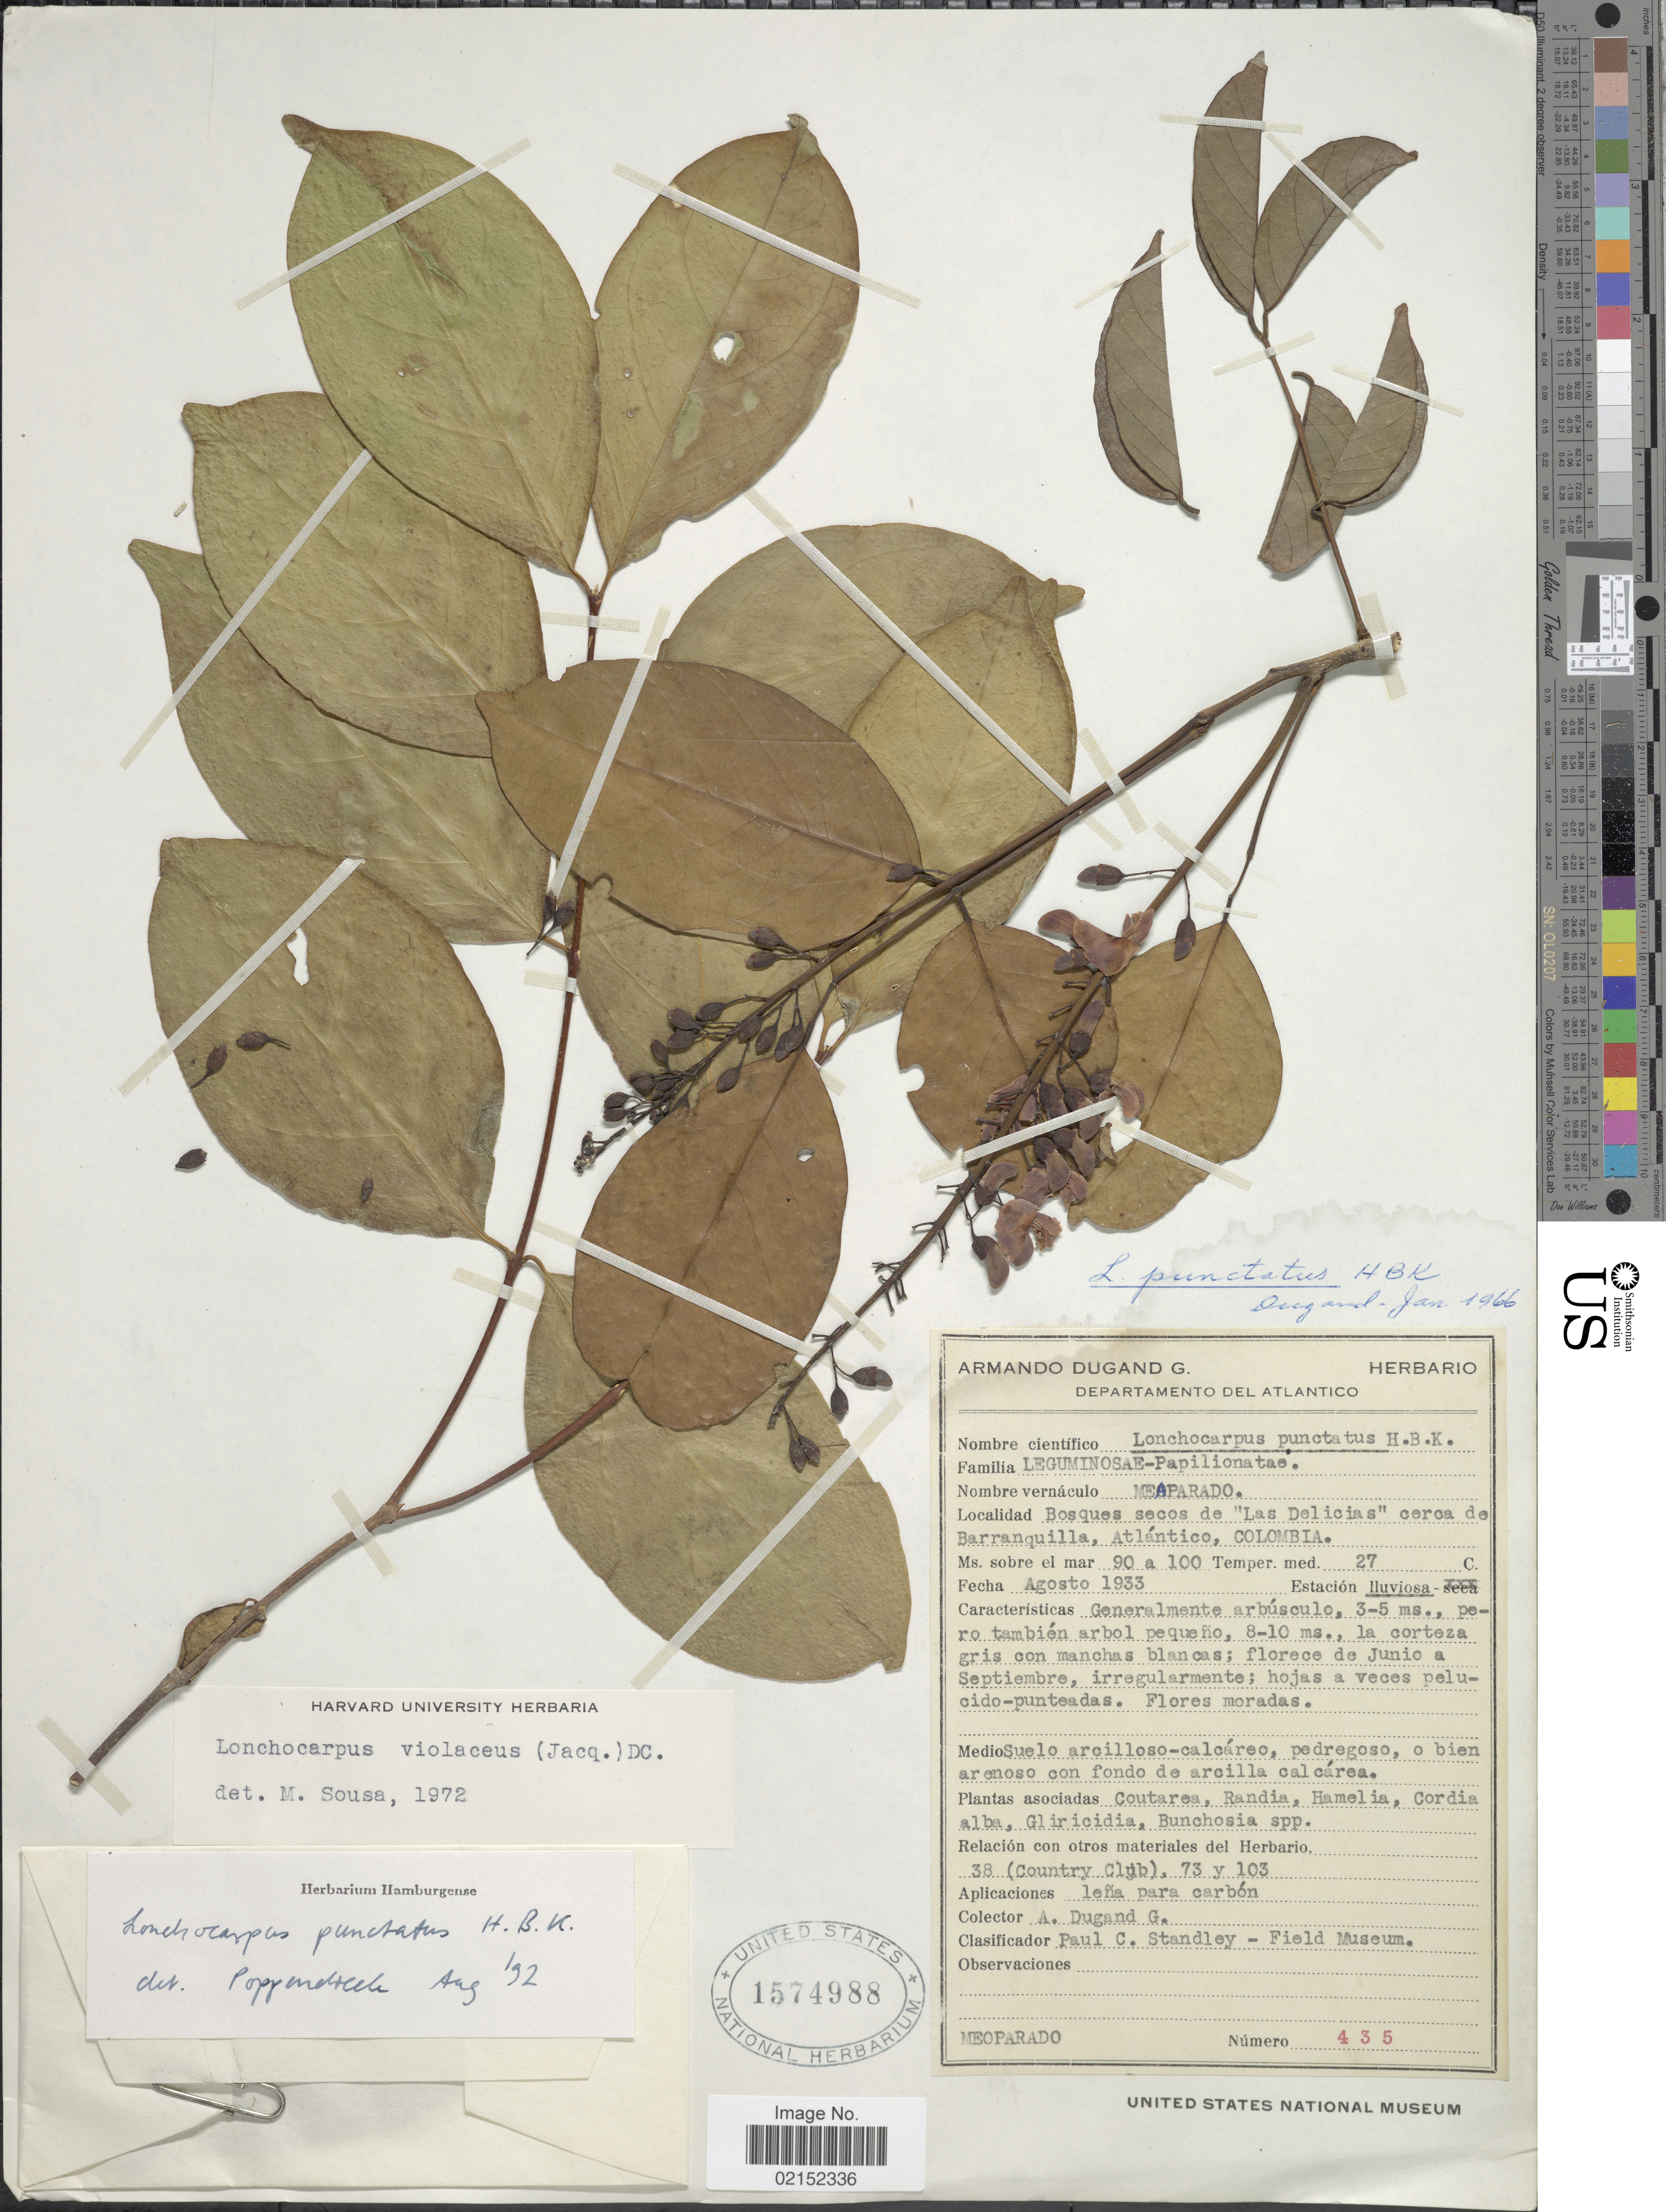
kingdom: Plantae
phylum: Tracheophyta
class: Magnoliopsida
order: Fabales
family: Fabaceae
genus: Lonchocarpus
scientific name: Lonchocarpus punctatus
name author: Kunth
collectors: A. Dugand G.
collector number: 435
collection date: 1933-08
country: Colombia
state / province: Atlántico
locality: Bosques secos de "Las Delicias" cerca de Barranquilla, Temper. med. 27 °C.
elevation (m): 90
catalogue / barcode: US 1574988